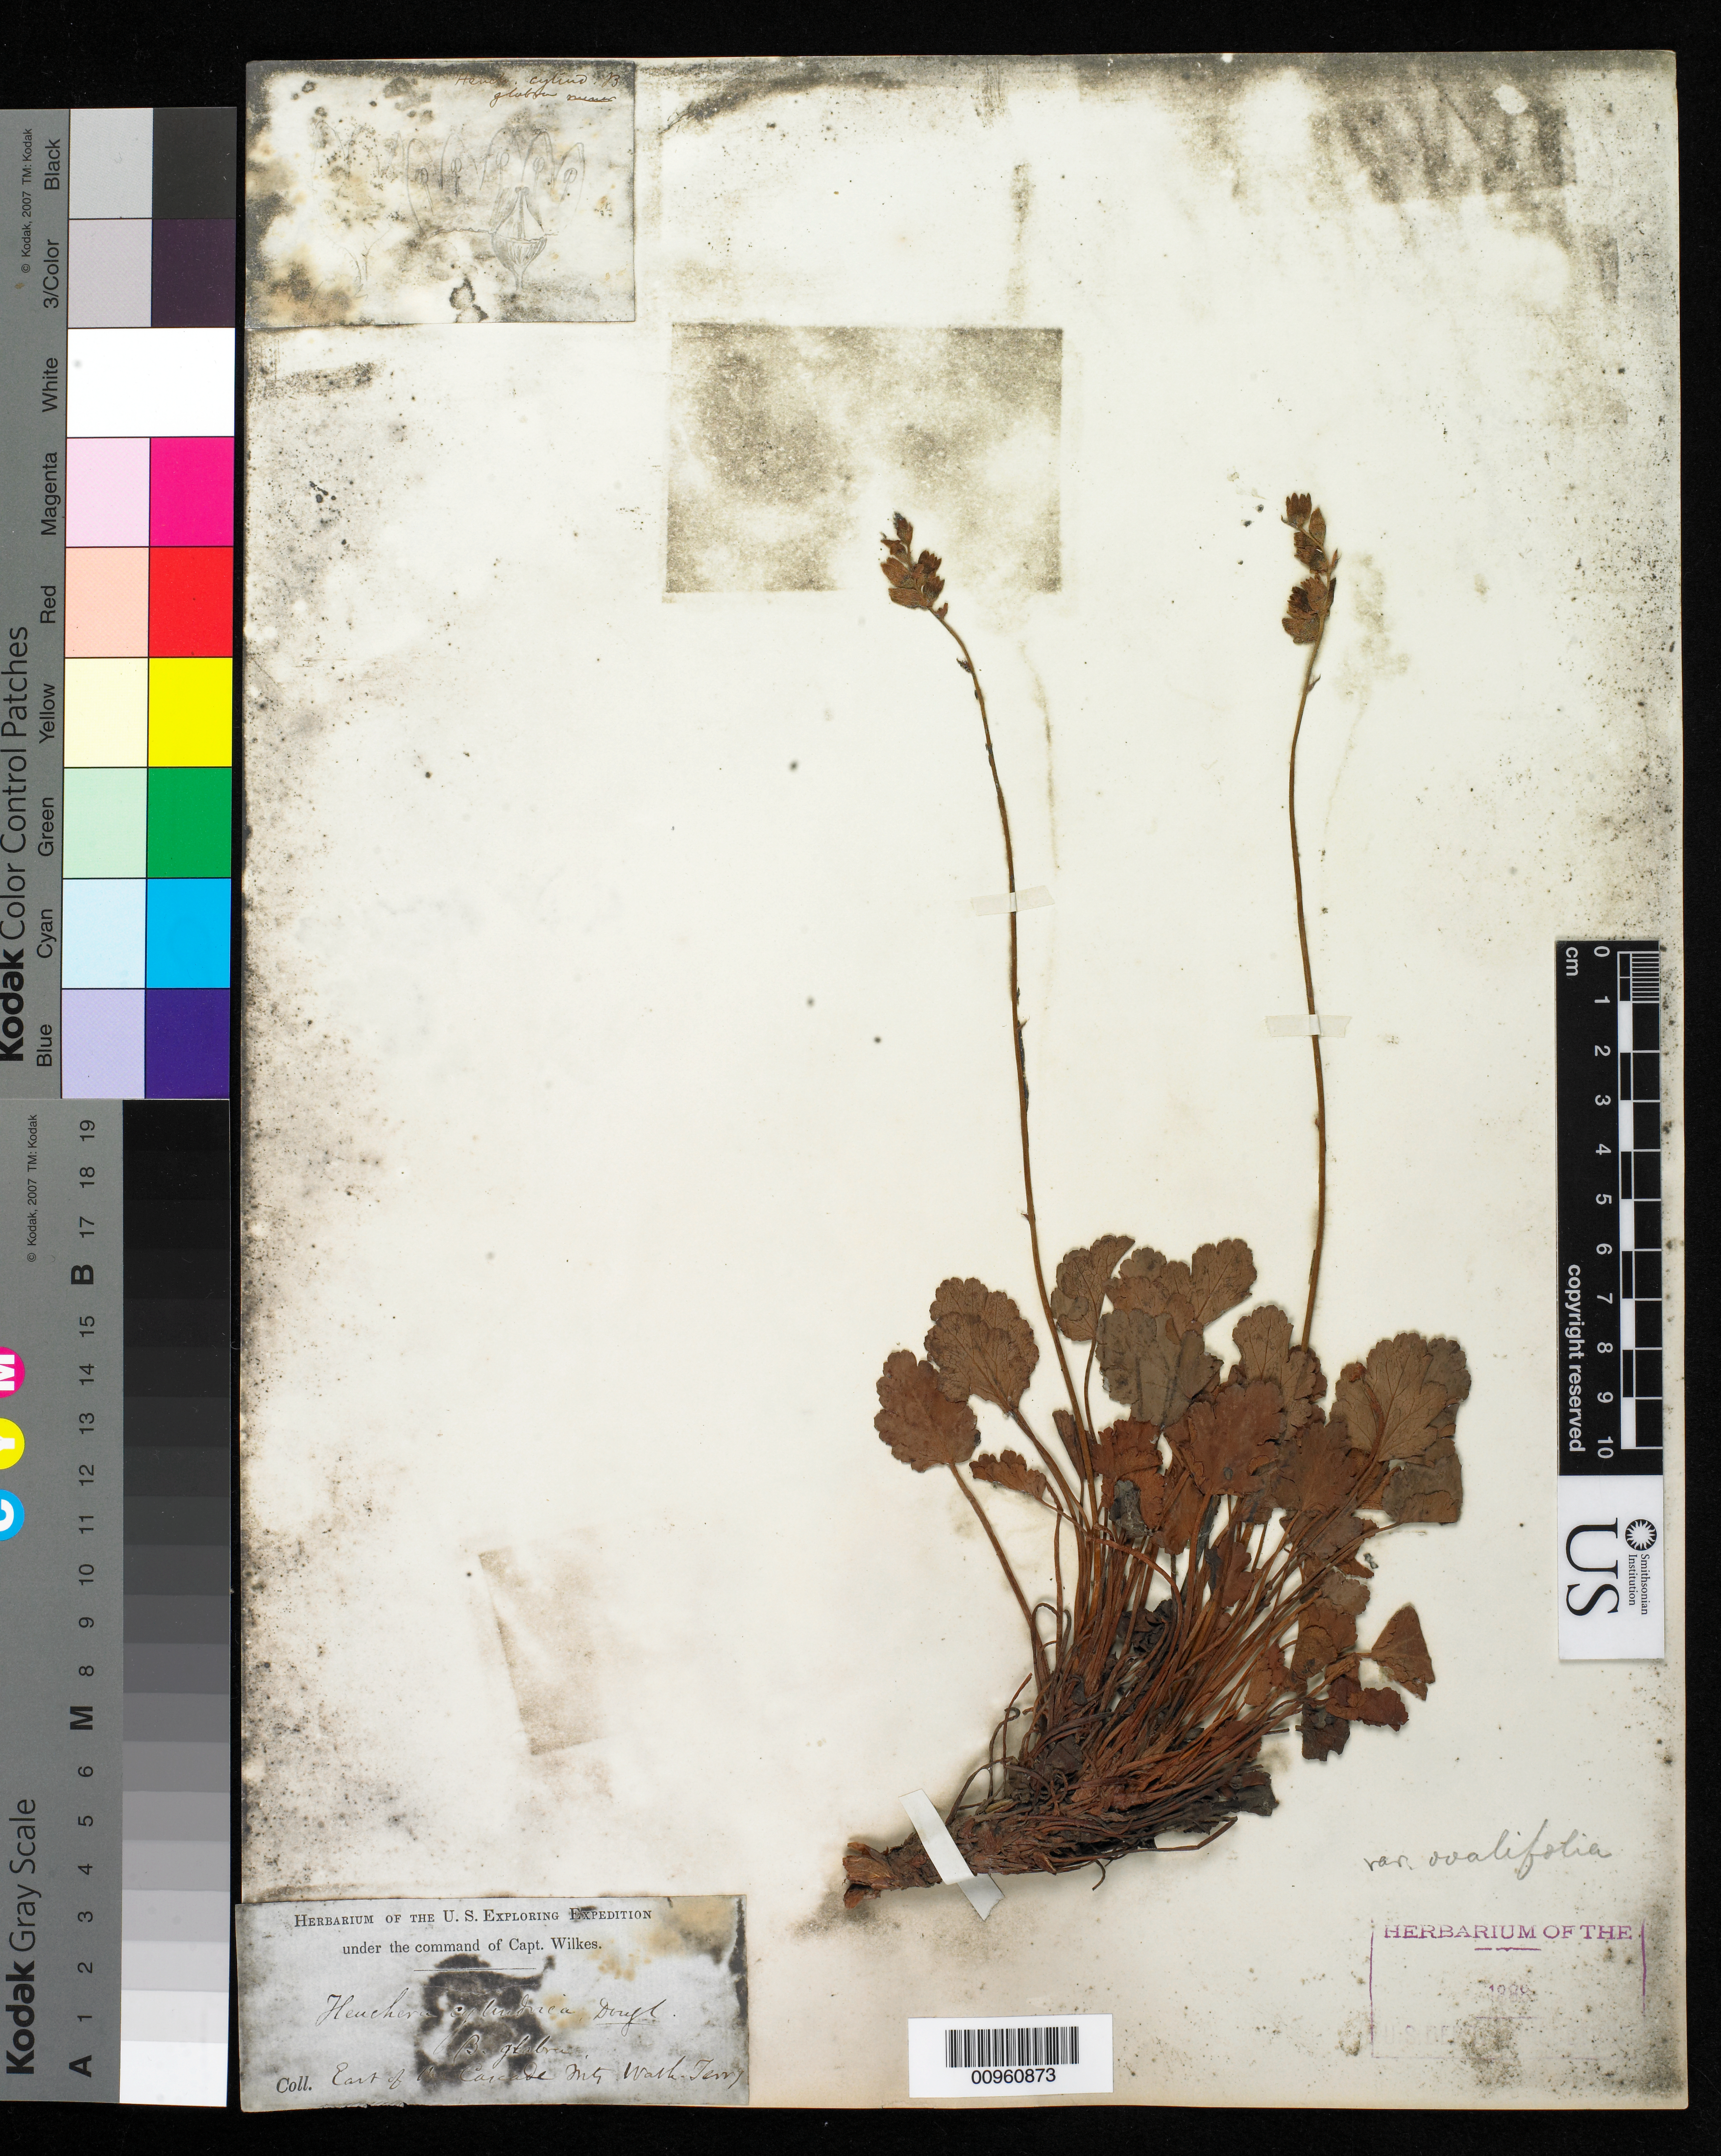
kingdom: Plantae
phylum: Tracheophyta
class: Magnoliopsida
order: Saxifragales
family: Saxifragaceae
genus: Heuchera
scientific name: Heuchera glabella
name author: Torr. & A. Gray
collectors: Wilkes Explor. Exped.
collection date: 1838/1842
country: United States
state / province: Washington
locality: East of Cascade Mts.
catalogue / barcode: US 98445